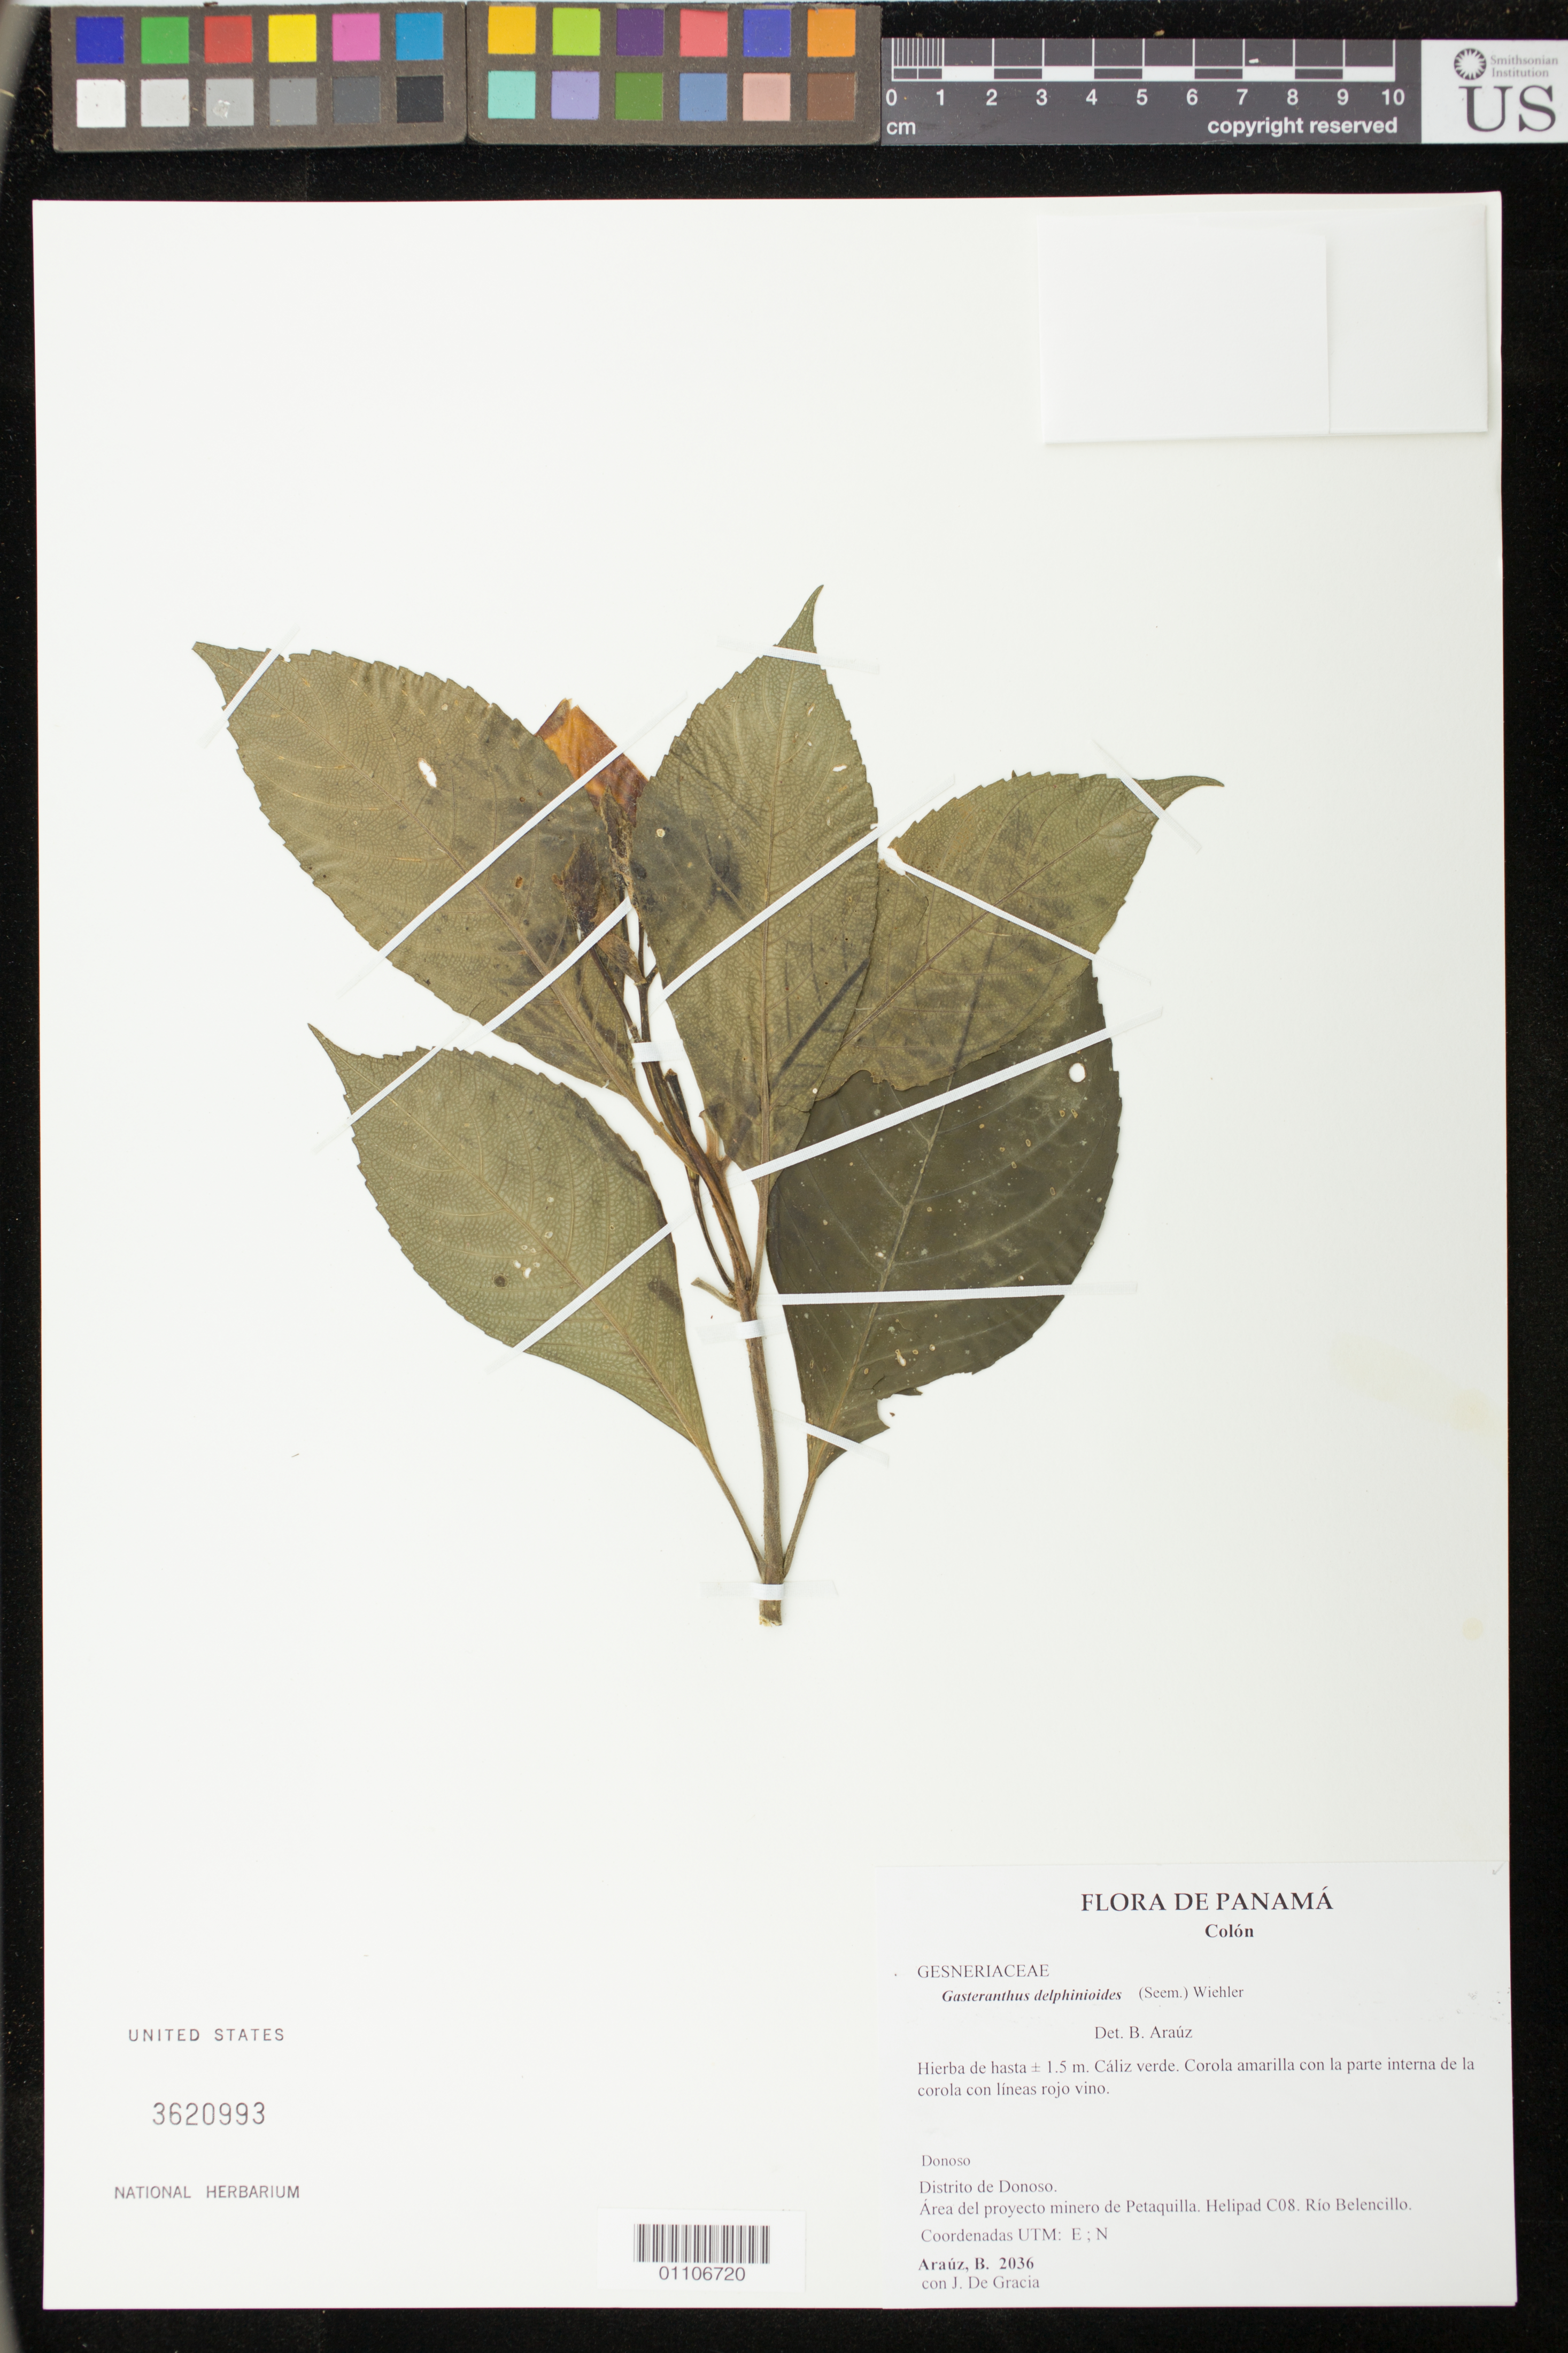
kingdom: Plantae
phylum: Tracheophyta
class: Magnoliopsida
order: Lamiales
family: Gesneriaceae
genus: Gasteranthus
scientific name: Gasteranthus delphinioides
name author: (Seem.) Wiehler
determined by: Araúz, B.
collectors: B. Araúz & J. De Gracia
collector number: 2036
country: Panama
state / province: Colón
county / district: Donoso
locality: Distrito de Donoso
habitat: Area del proyecto minero de Petaquilla. Helipad C08. Rio Belencillo.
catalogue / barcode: US 3620993